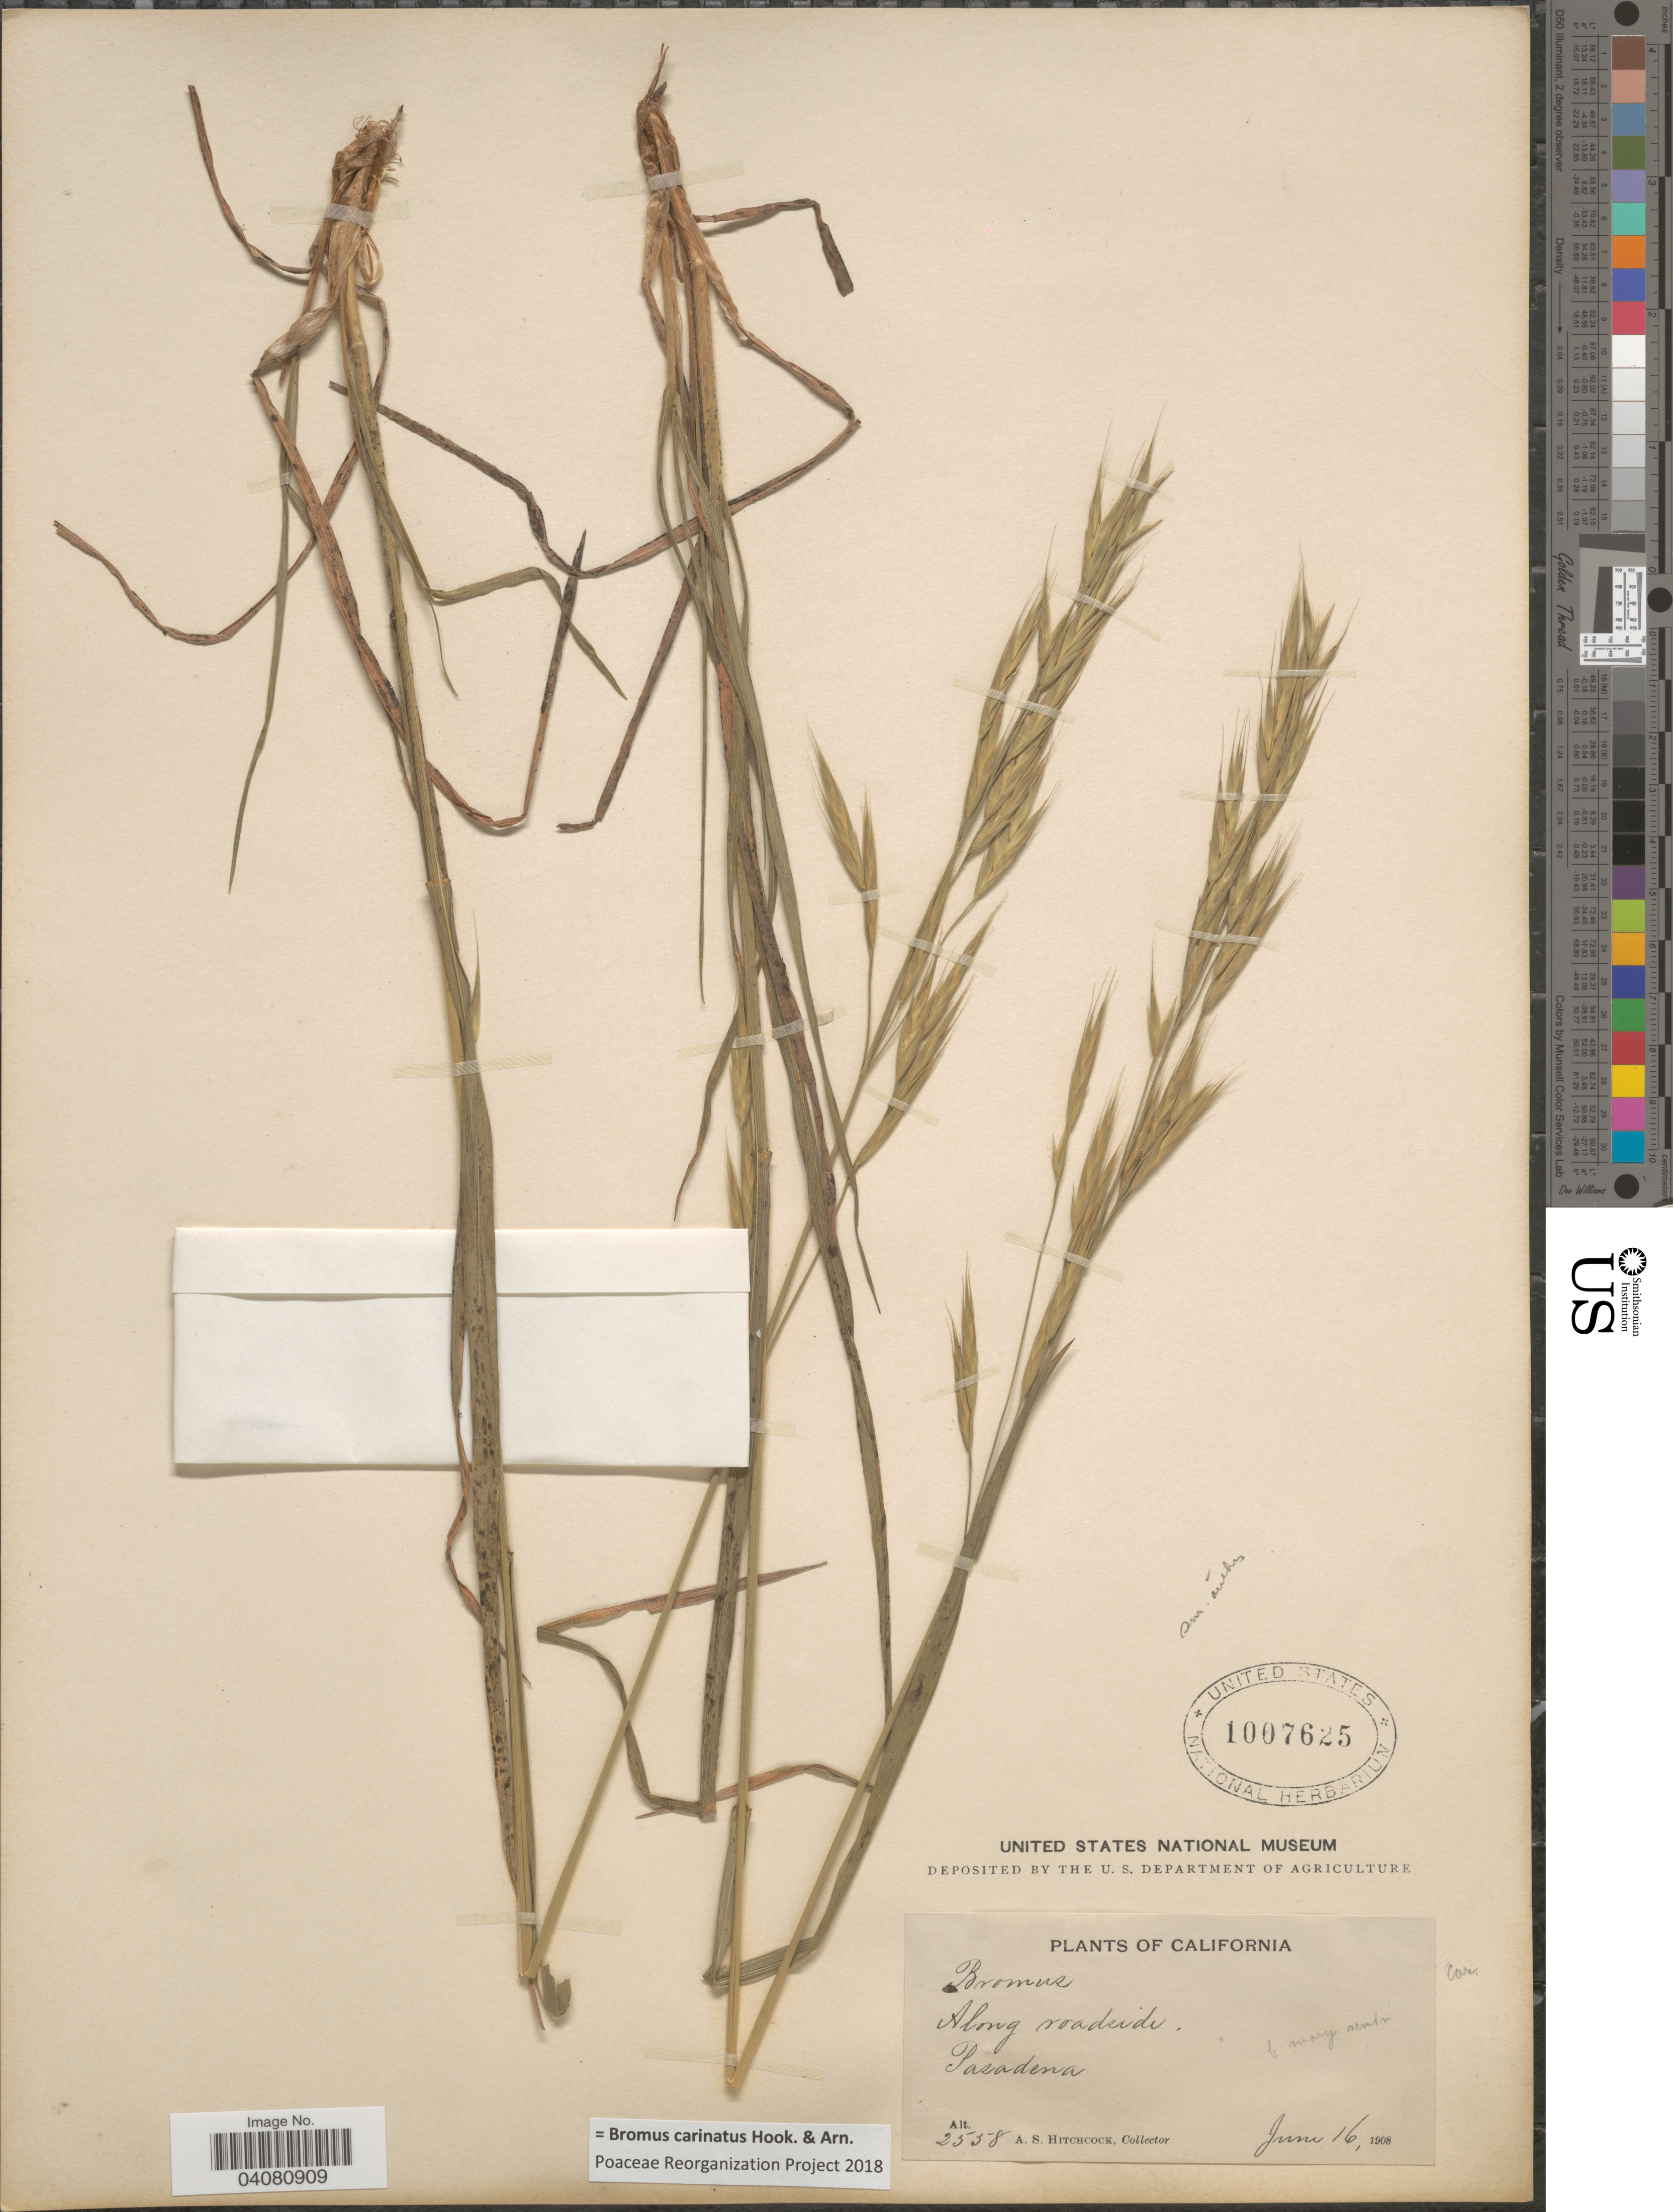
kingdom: Plantae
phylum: Tracheophyta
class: Liliopsida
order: Poales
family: Poaceae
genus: Bromus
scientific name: Bromus carinatus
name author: Hook. & Arn.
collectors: A. S. Hitchcock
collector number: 2558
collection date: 1908-06-16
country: United States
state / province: California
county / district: Los Angeles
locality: Along roadside. Pasadena.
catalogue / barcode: US 1007625